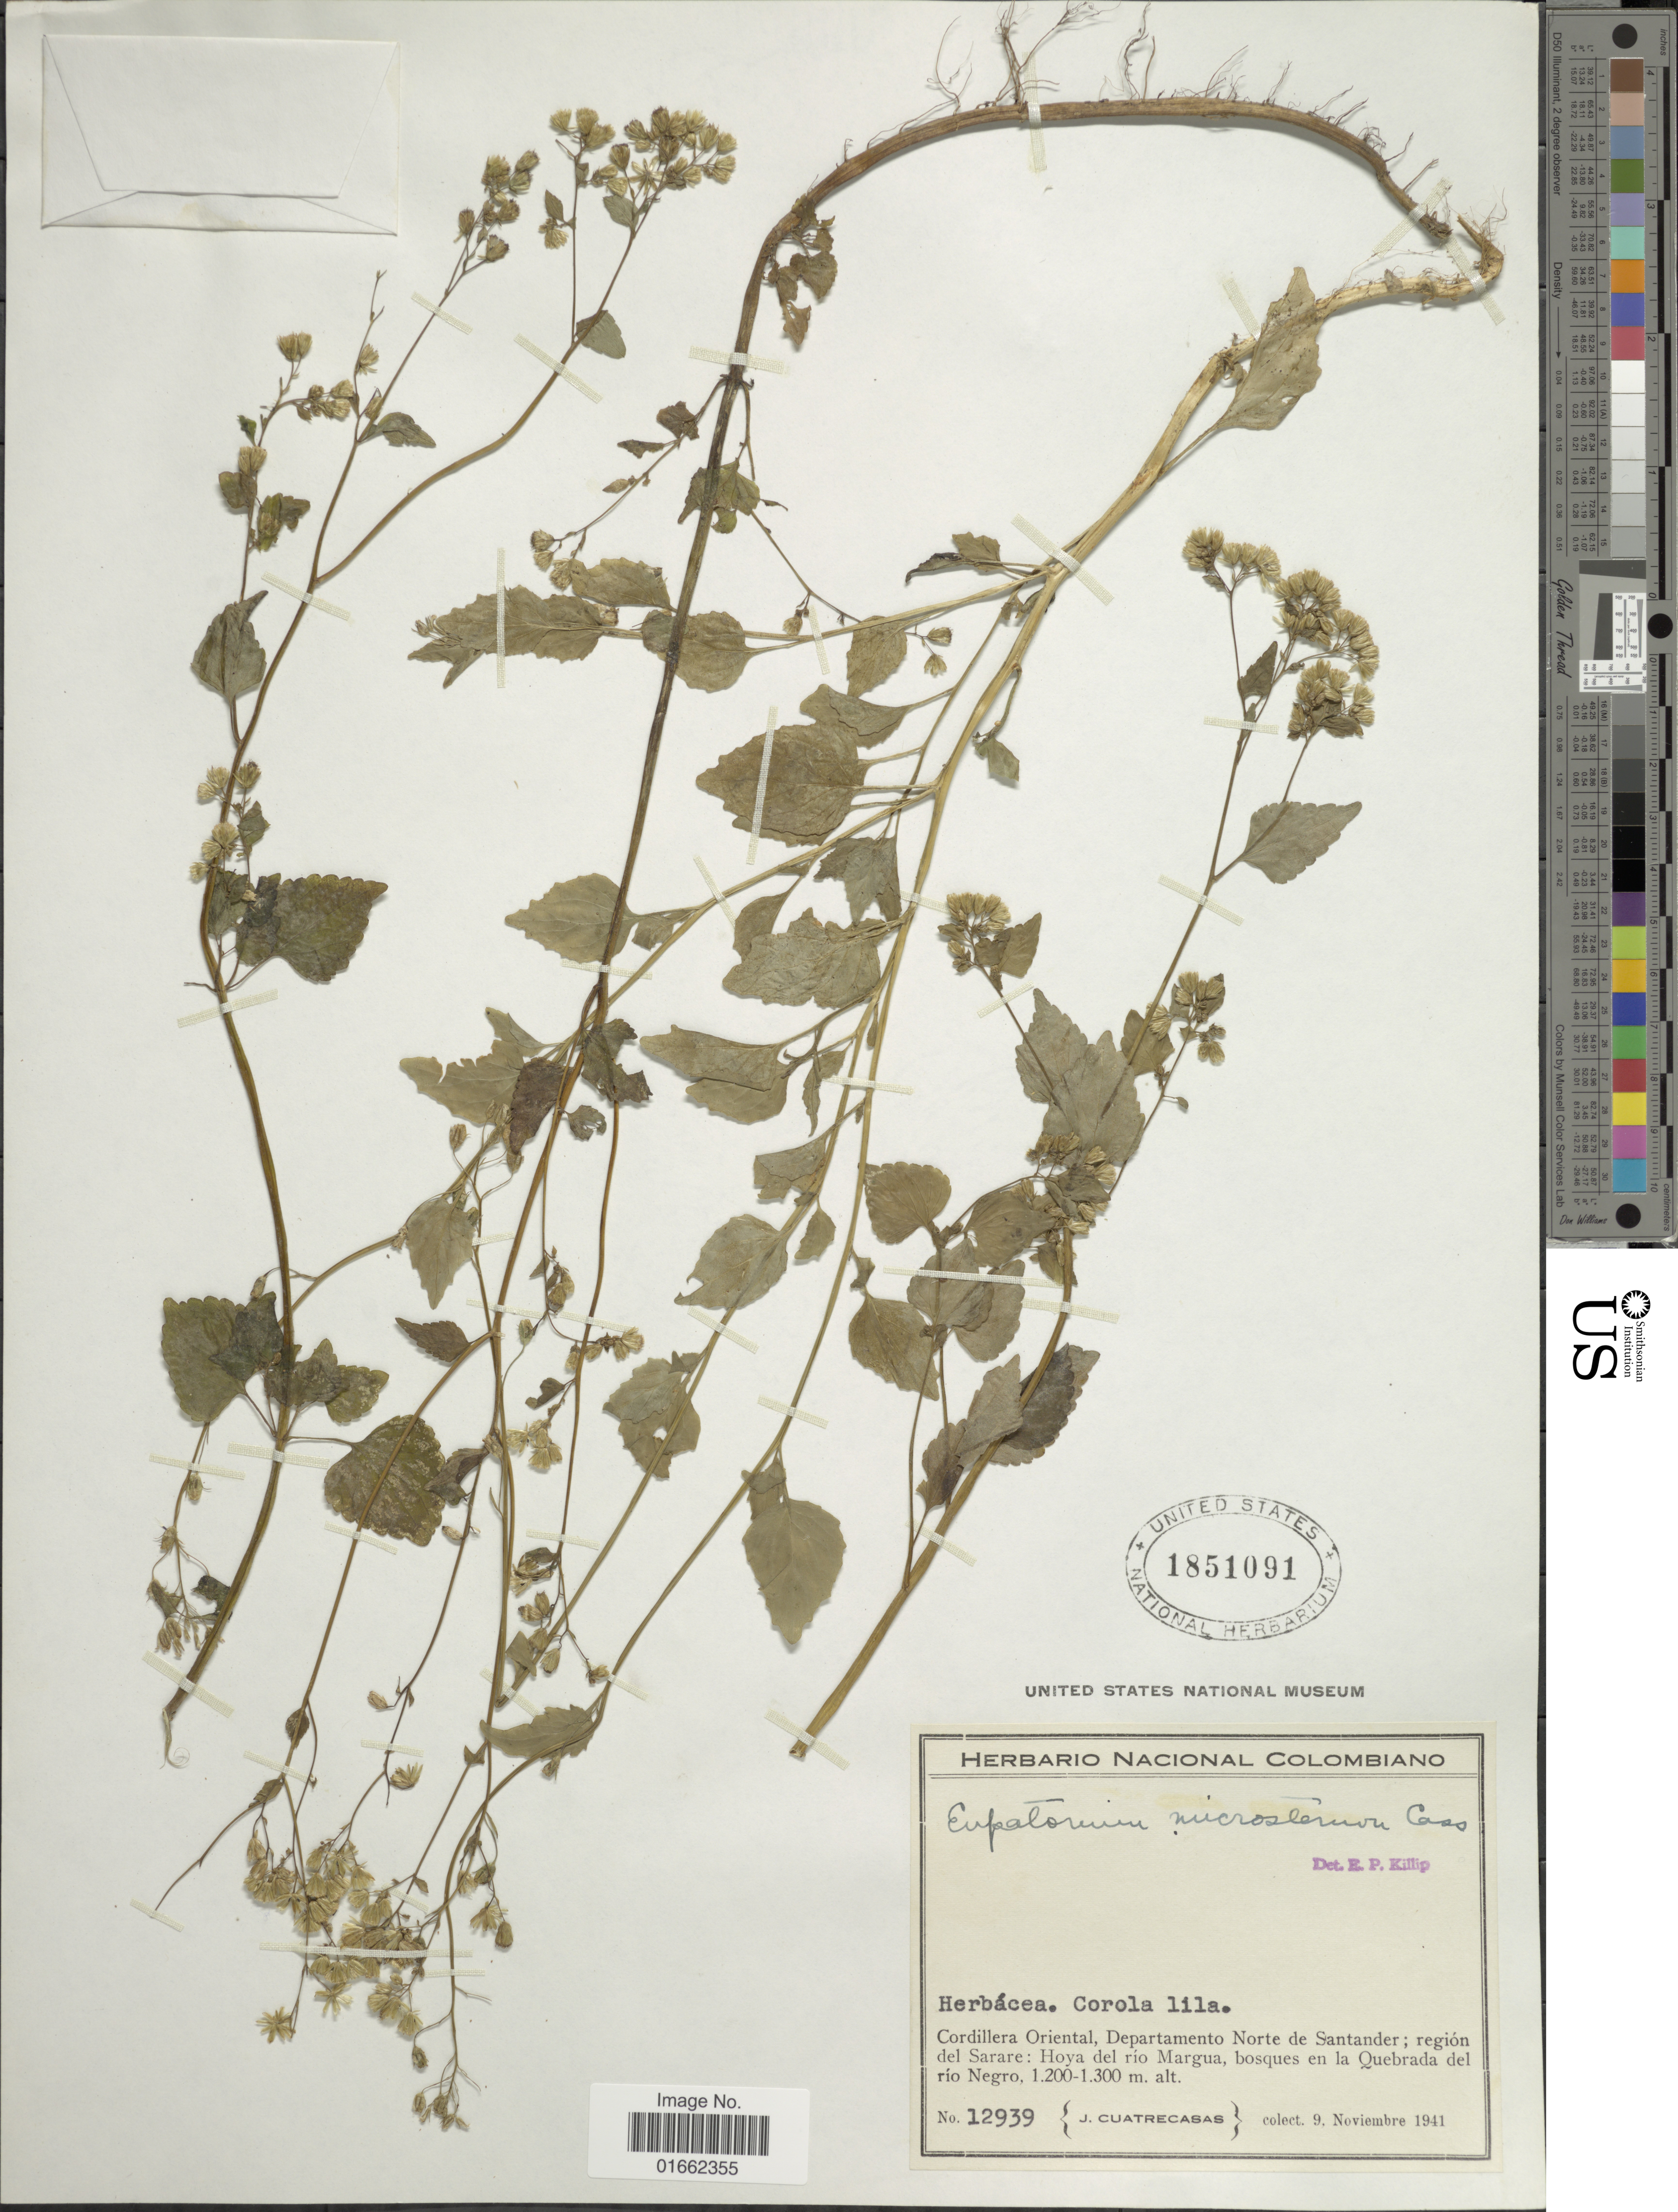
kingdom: Plantae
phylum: Tracheophyta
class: Magnoliopsida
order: Asterales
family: Asteraceae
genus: Fleischmannia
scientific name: Fleischmannia microstemon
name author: (Cass.) R.M. King & H. Rob.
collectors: J. Cuatrecasas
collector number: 12939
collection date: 1941-11-09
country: Colombia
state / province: Norte de Santander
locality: Cordillera Oriental, Departamento Norte de Santander; región del Sarare: Hoya del río Margua, bosques en la Quebrada del río Negro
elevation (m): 1200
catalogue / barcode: US 1851091